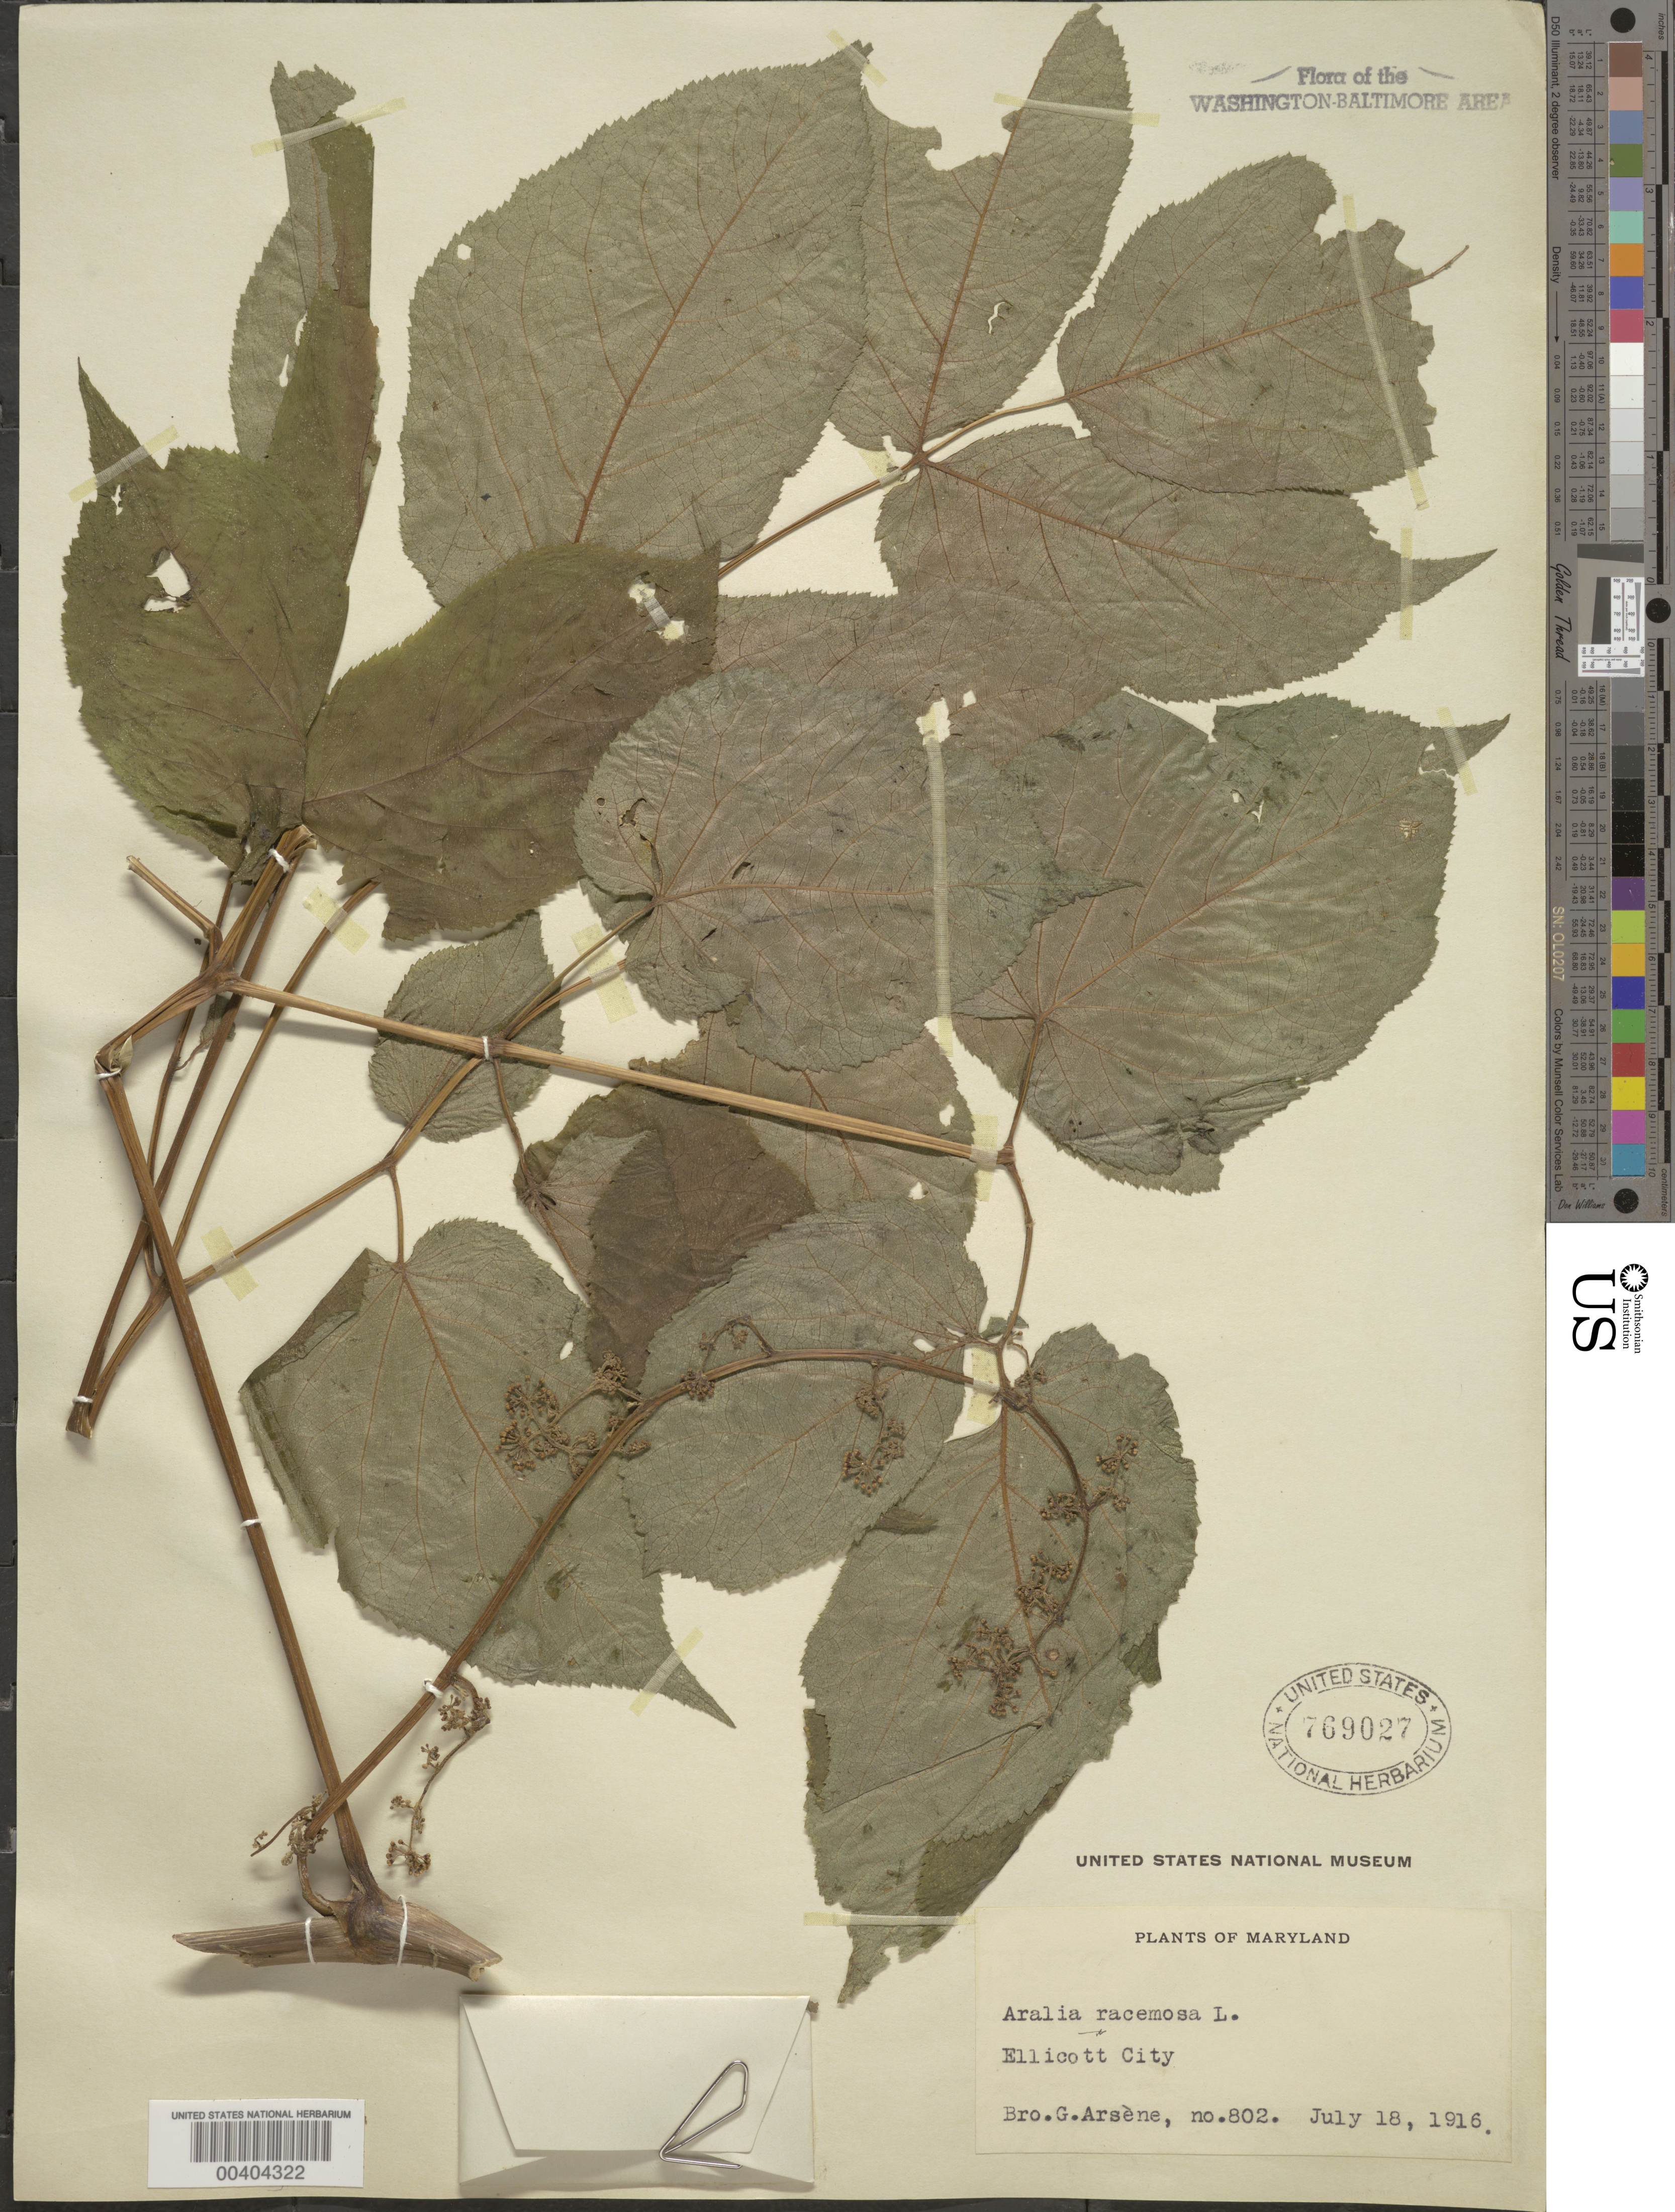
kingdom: Plantae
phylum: Tracheophyta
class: Magnoliopsida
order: Apiales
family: Araliaceae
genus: Aralia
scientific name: Aralia racemosa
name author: L.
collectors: Bro. G. Arsène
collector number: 802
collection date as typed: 18 Jul 1916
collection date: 1916-07-18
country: United States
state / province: Maryland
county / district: Howard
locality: Ellicott City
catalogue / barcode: US 769027